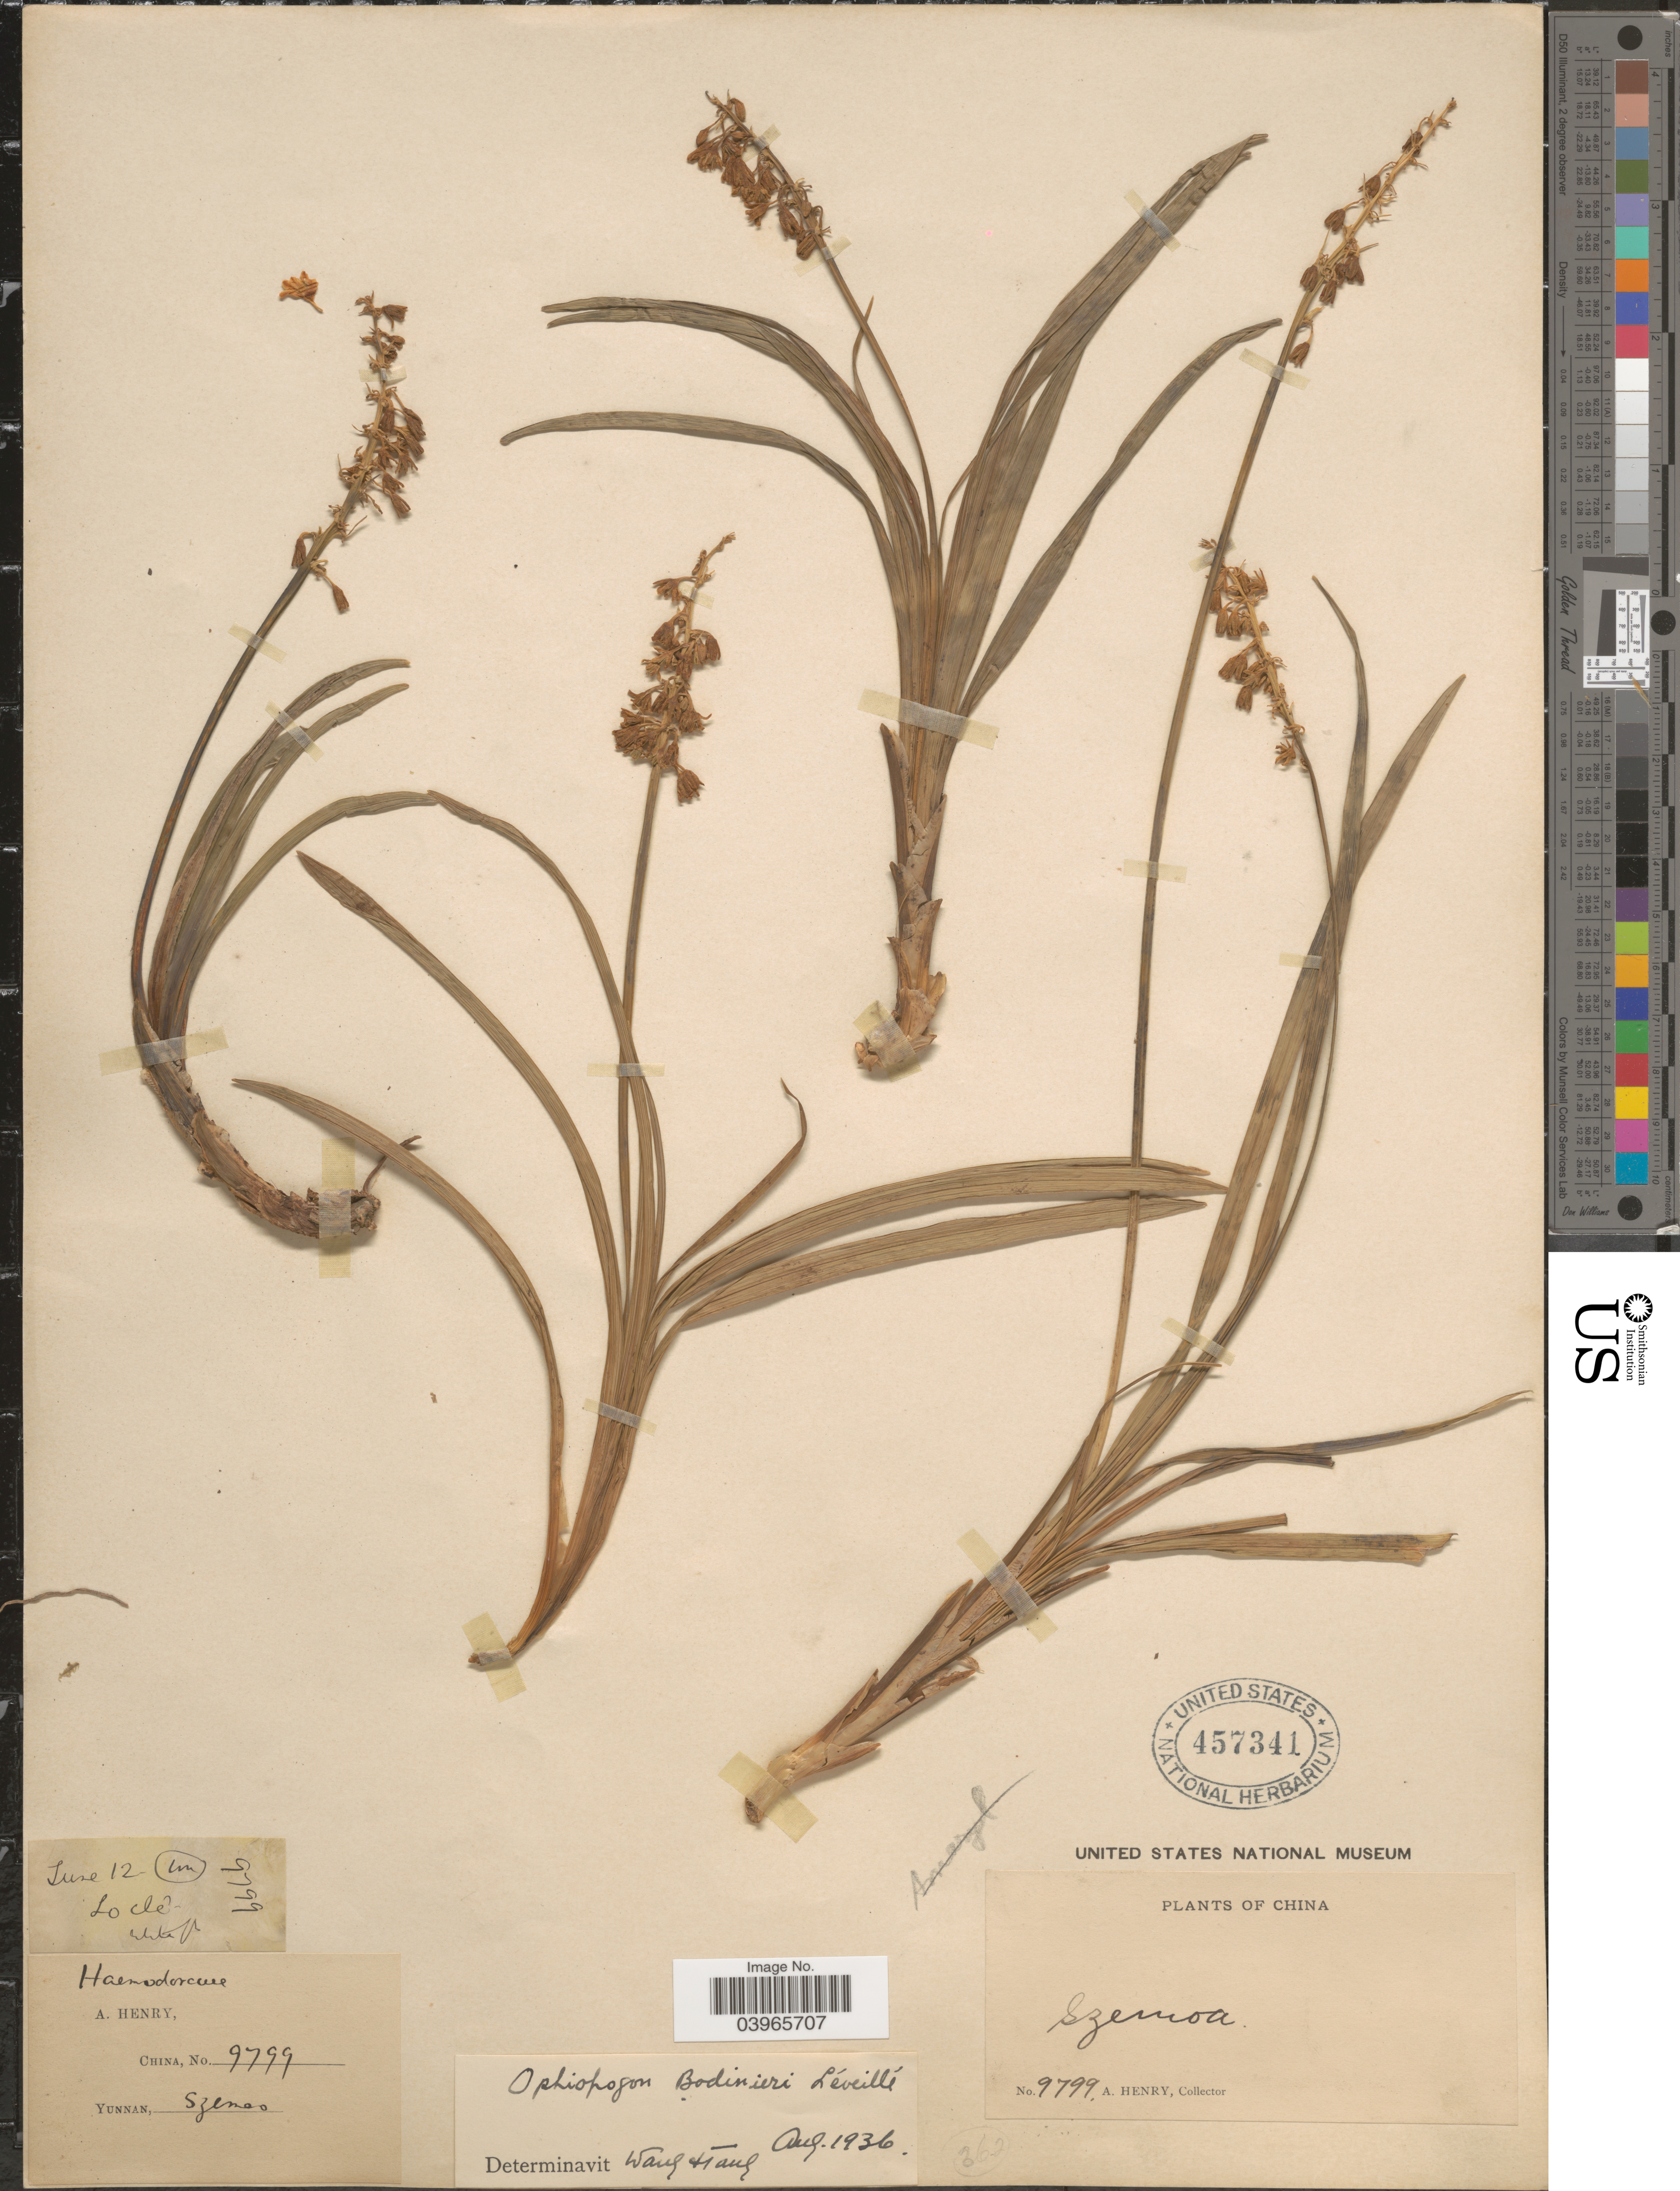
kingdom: Plantae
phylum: Tracheophyta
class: Liliopsida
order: Asparagales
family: Asparagaceae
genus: Ophiopogon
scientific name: Ophiopogon bodinieri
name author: H. Lév.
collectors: A. Henry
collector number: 9799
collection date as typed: Transcribed d/m/y: /6/12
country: China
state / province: Yunnan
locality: Szemoa.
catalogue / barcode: US 457341